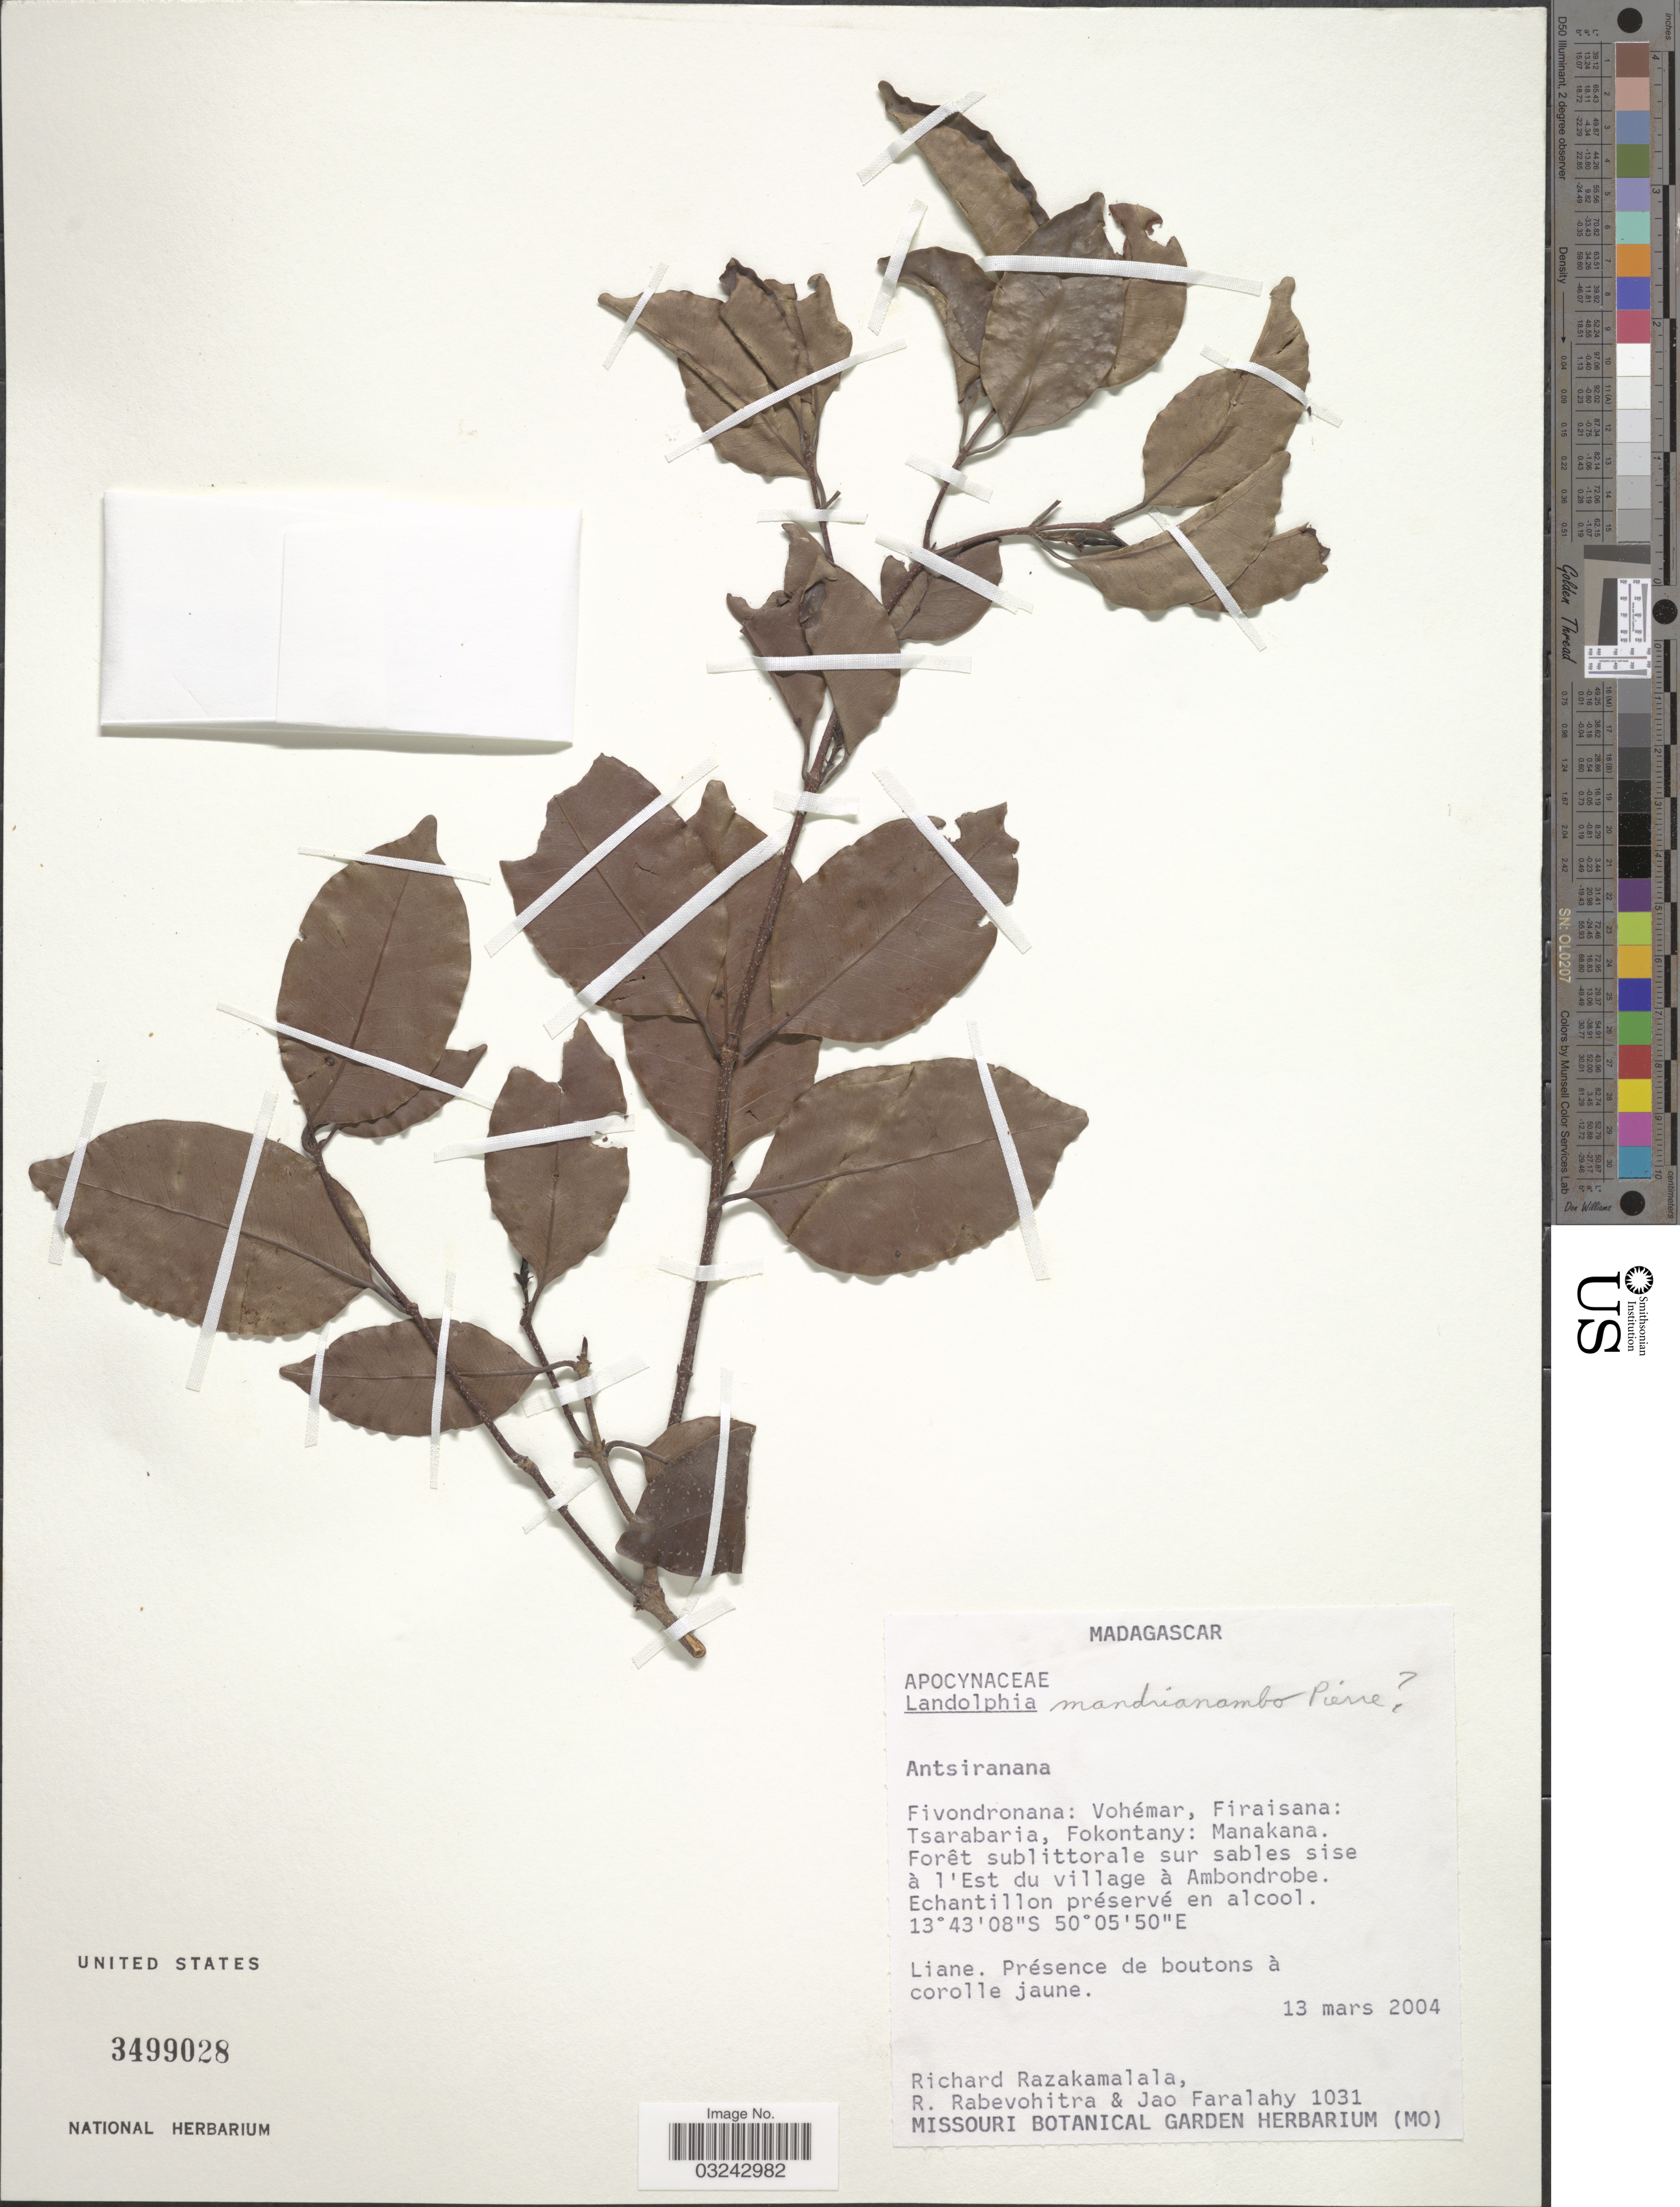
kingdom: Plantae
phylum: Tracheophyta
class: Magnoliopsida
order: Gentianales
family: Apocynaceae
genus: Landolphia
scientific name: Landolphia mandrianambo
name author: Pierre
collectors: R. Razakamalala, R. Rabevohitra & J. Faralahy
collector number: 1031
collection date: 2004-03-13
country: Madagascar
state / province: Sava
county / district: Vohémar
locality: Fivondronana: Vohémar, Firaisana: Tsarabaria, Fokontany: Manakana. Forêt sublittorale sur sables sise à l'Est du village à Ambondrobe.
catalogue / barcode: US 3499028